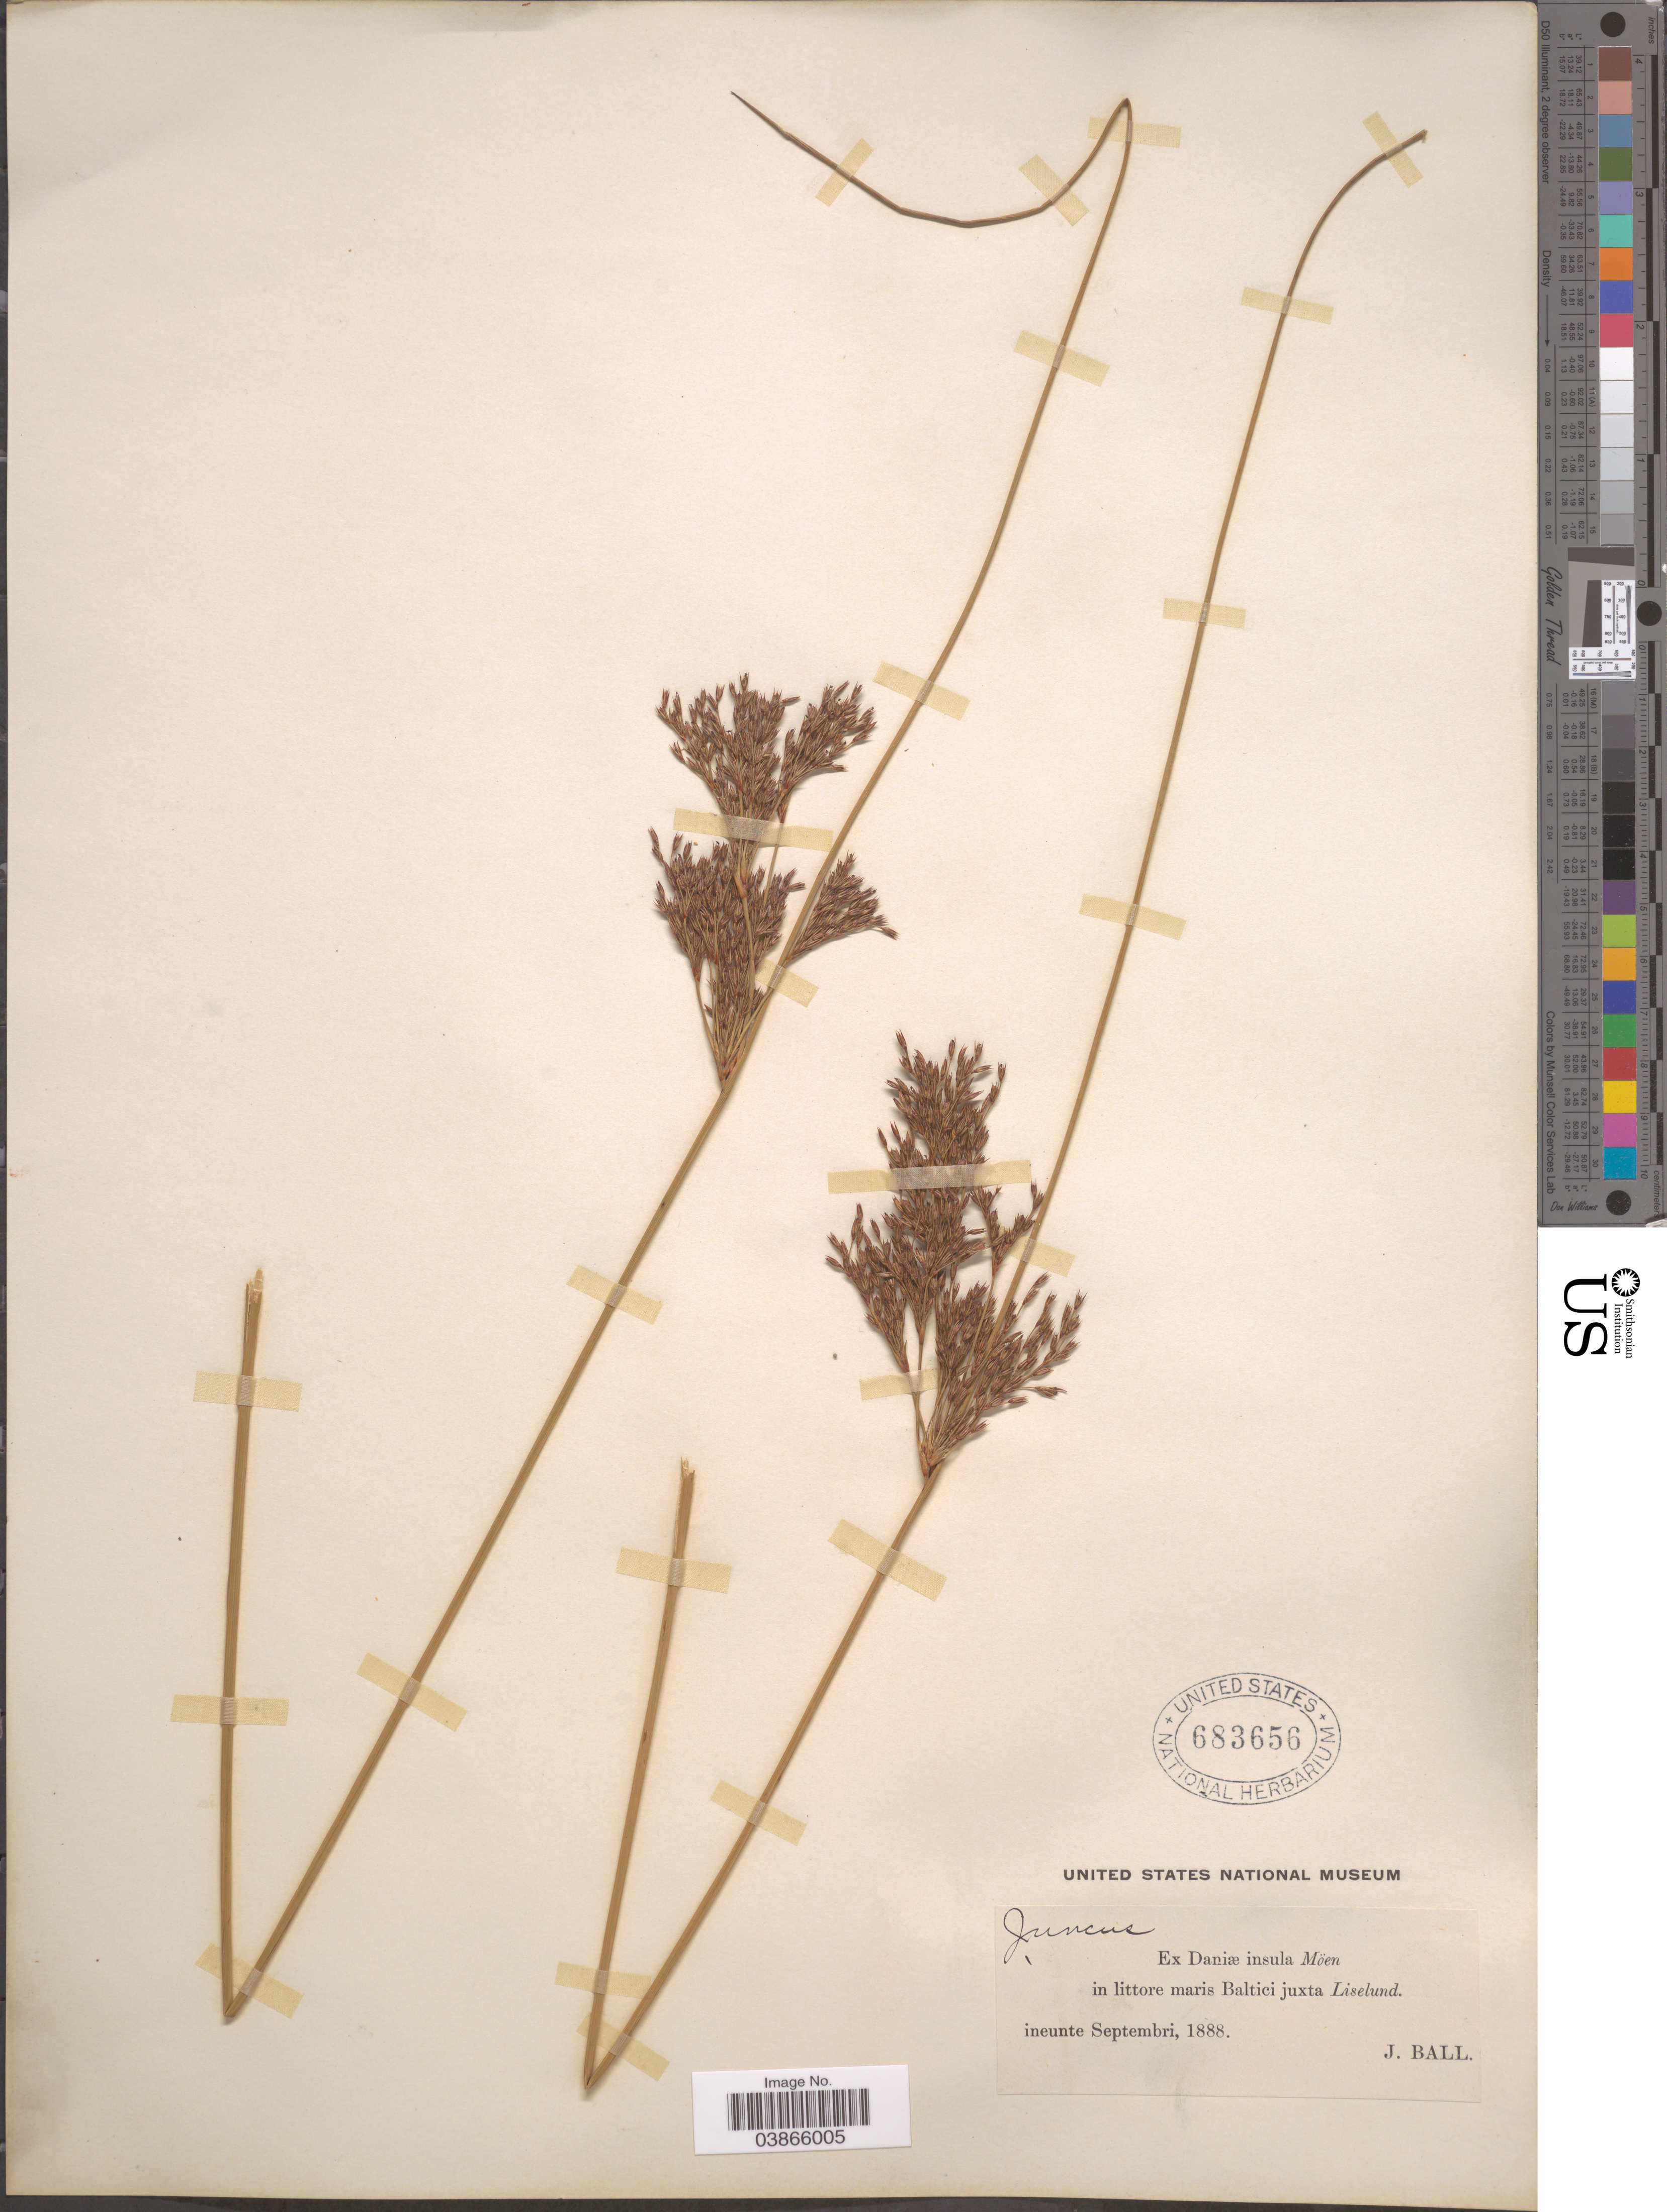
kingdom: Plantae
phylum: Tracheophyta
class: Liliopsida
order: Poales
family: Juncaceae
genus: Juncus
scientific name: Juncus sp.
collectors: J. Ball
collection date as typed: inuente Septembri, 1888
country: Micronesia, Federated States of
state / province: Truk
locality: Ex Daniæ insula Möen in littore maris Baltici juxta Liselund.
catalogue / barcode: US 683656